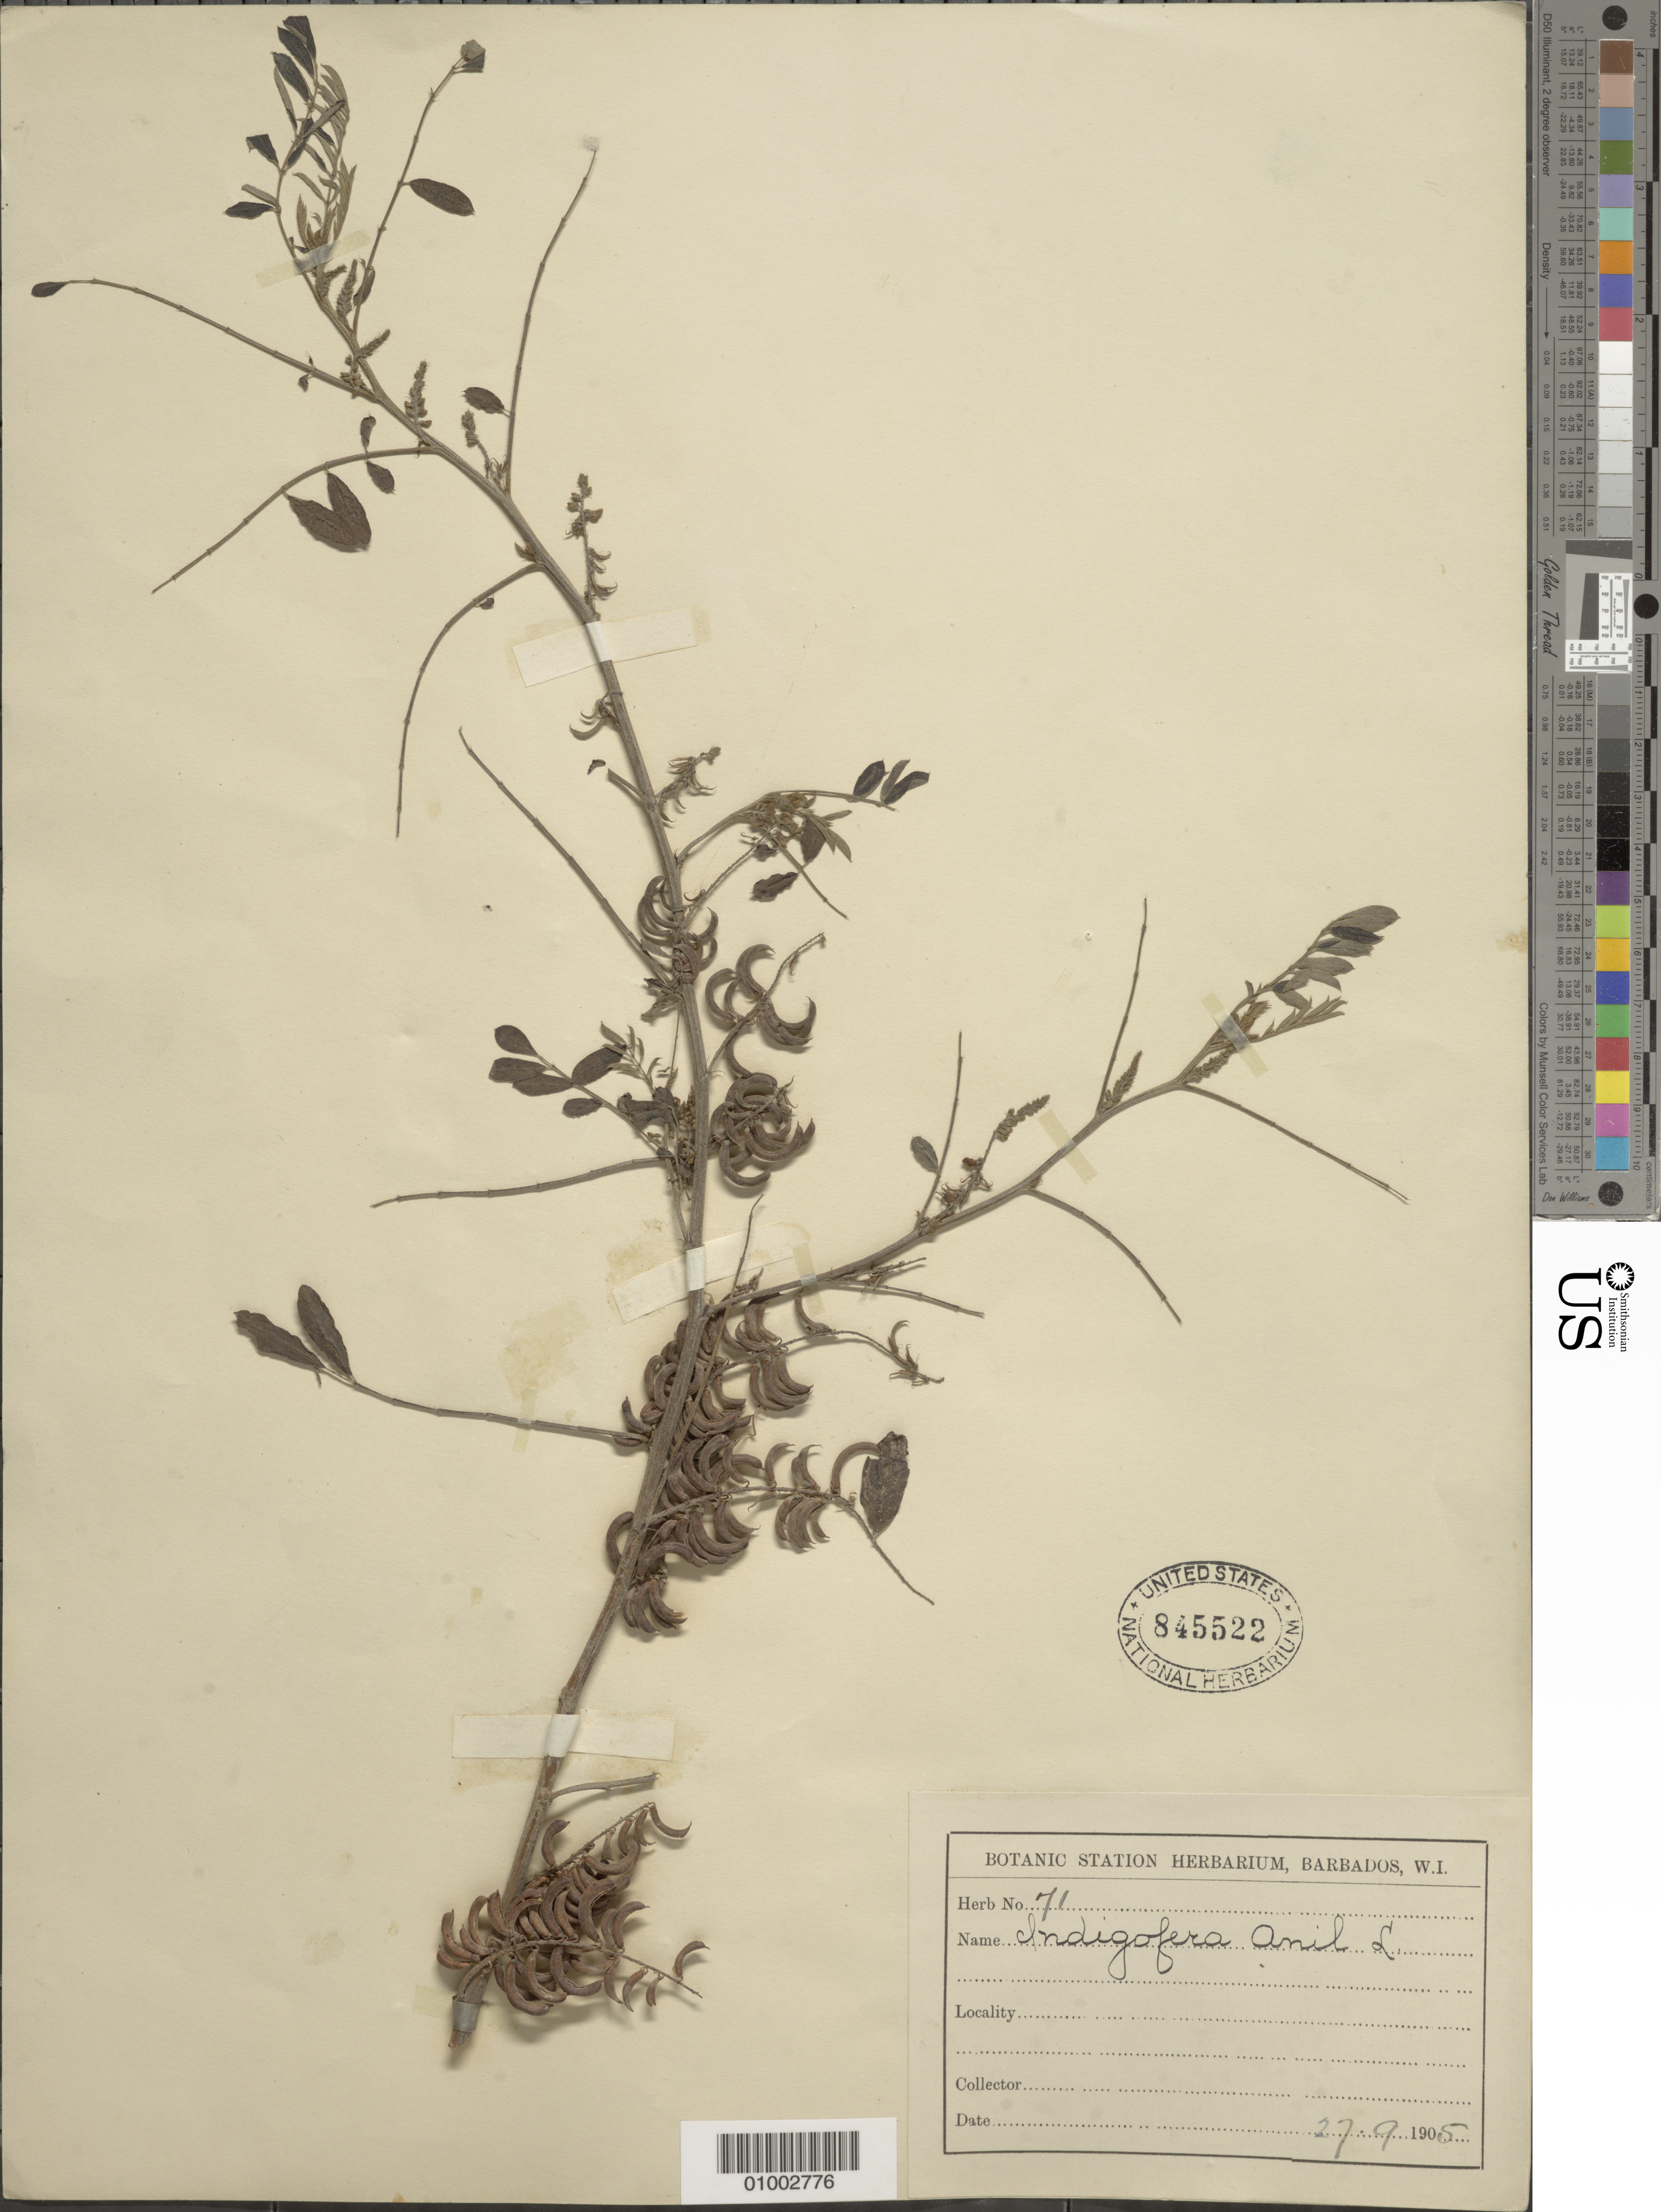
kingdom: Plantae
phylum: Tracheophyta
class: Magnoliopsida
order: Fabales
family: Fabaceae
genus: Indigofera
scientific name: Indigofera suffruticosa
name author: Mill.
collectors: ex herb. Bot. Sta. Barbados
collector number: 71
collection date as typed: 27 Sep 1905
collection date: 1905-09-27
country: Barbados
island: Barbados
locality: Botanic Station Herbarium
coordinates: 0 N, 0 E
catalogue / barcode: US 845522